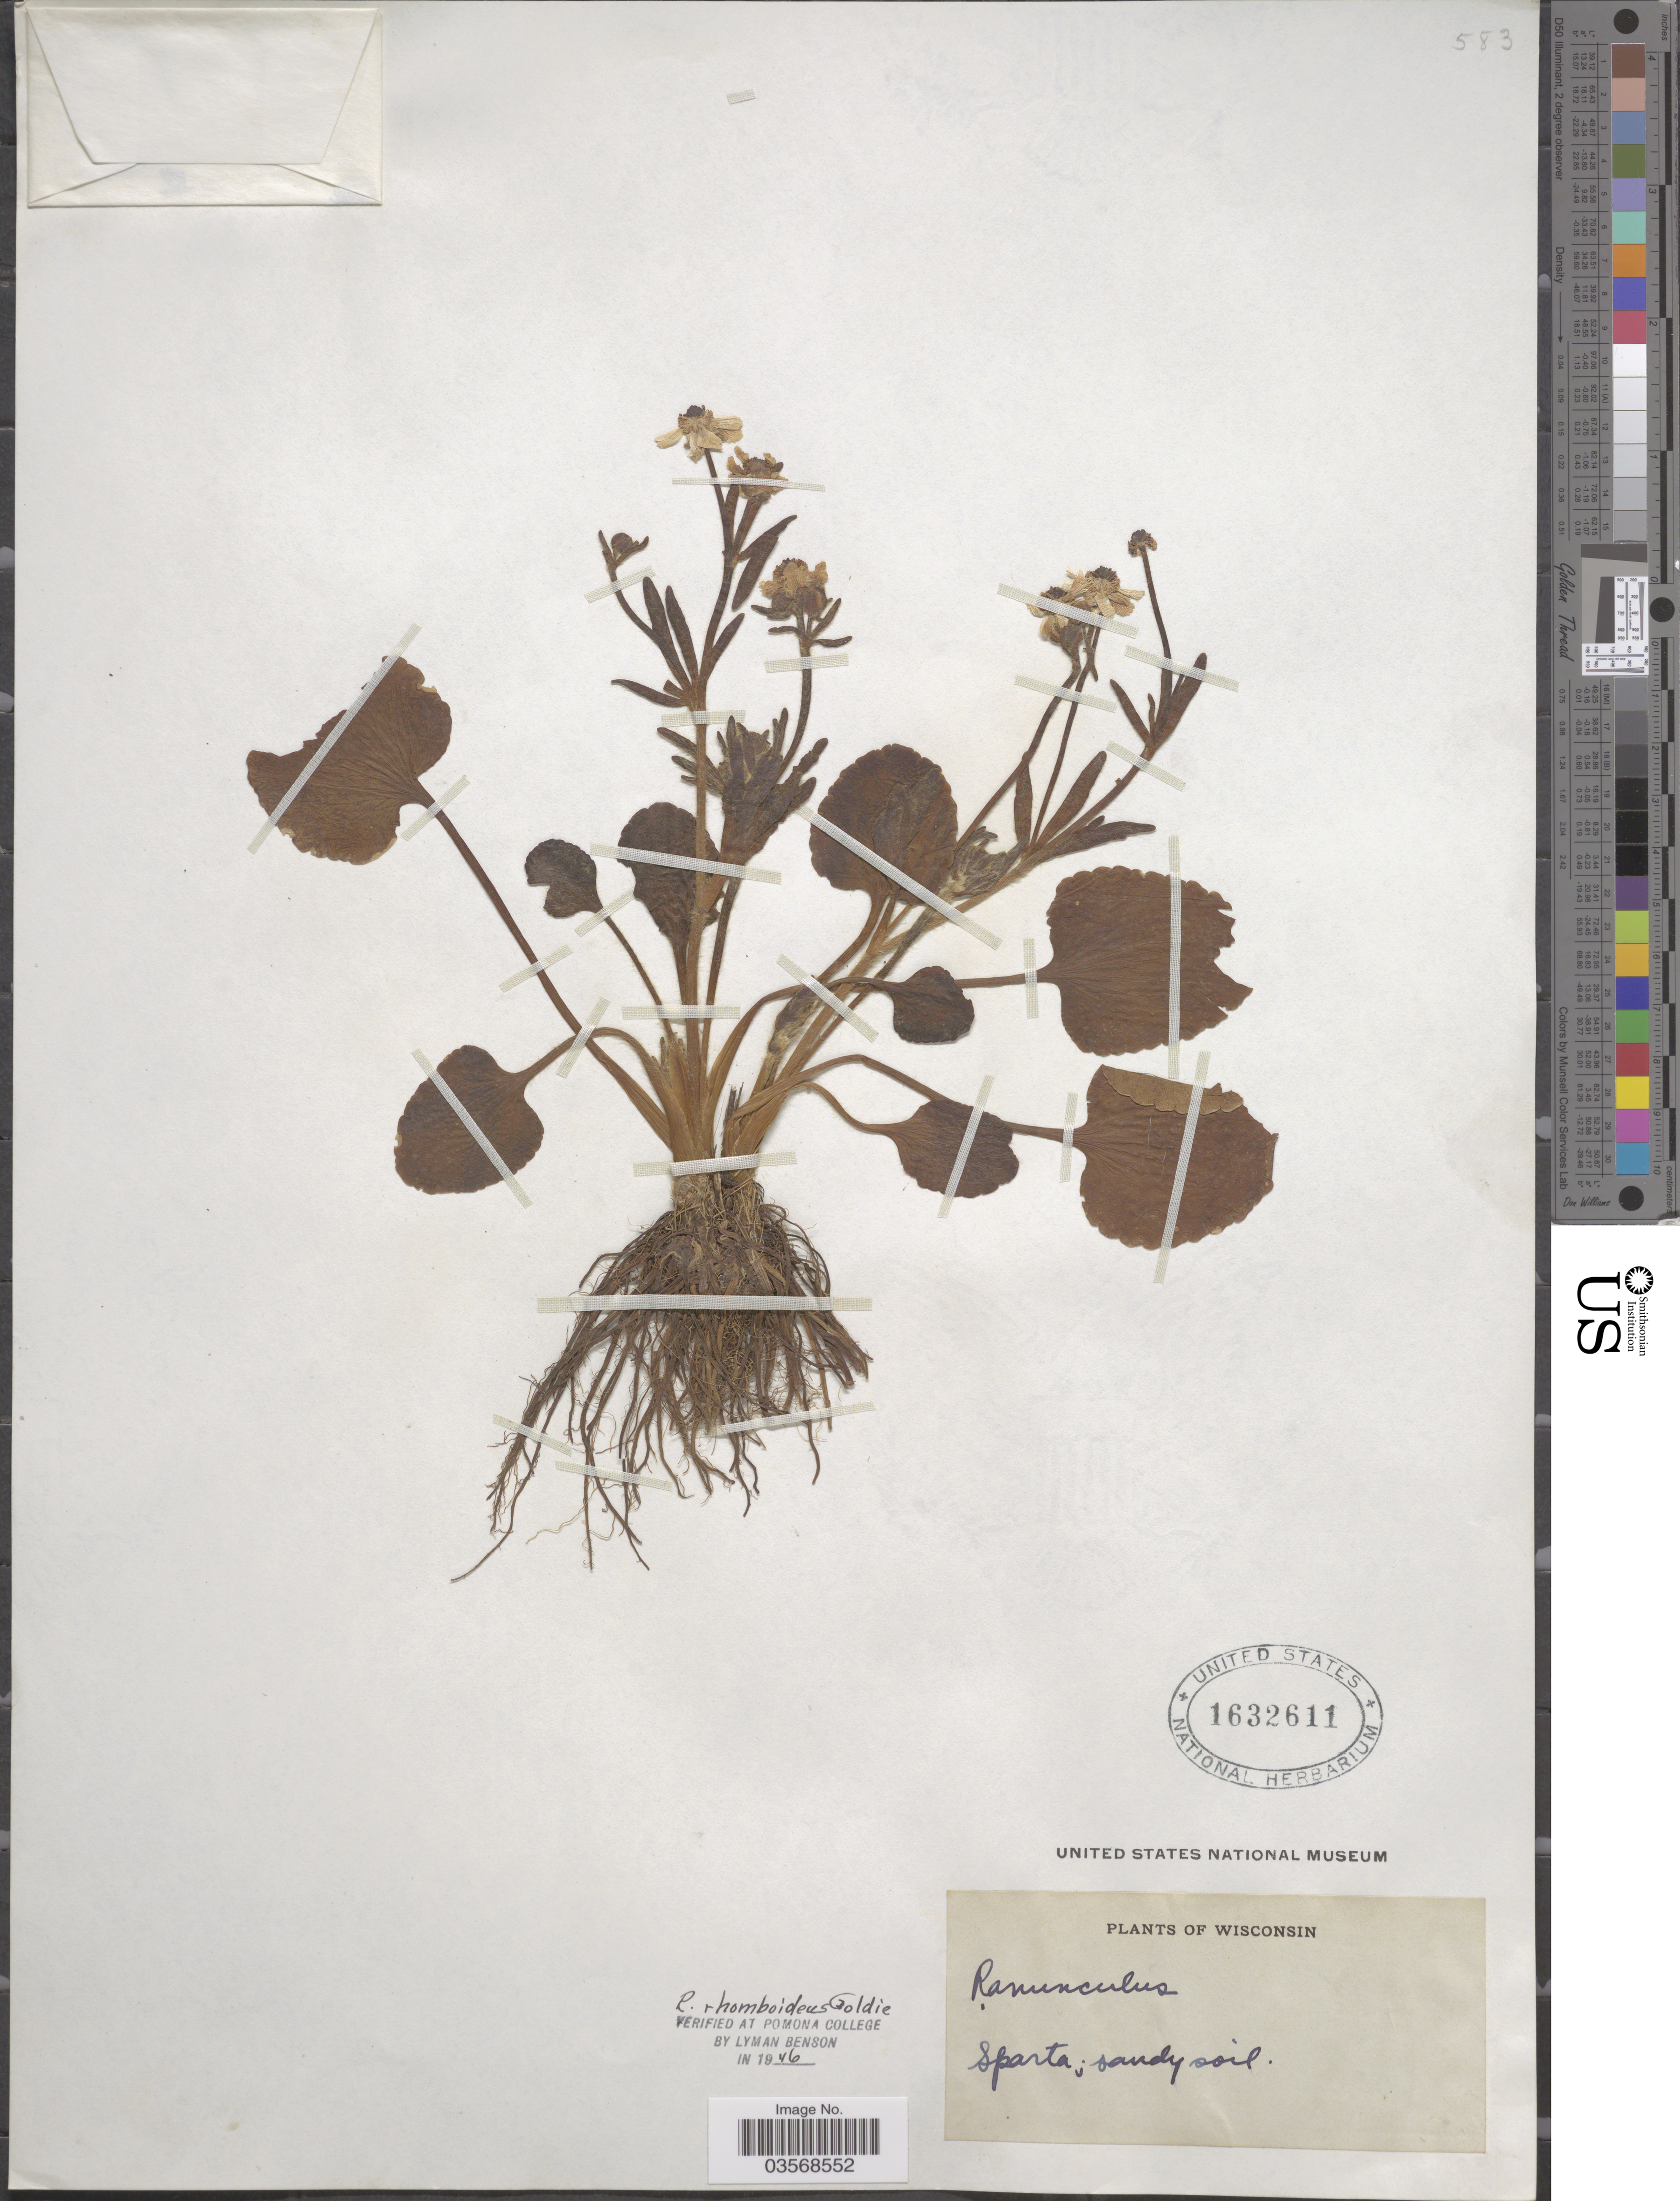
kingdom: Plantae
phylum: Tracheophyta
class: Magnoliopsida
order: Ranunculales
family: Ranunculaceae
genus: Ranunculus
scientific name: Ranunculus ovalis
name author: Raf.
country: United States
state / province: Wisconsin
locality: Sparta; sandy soil.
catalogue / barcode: US 1632611